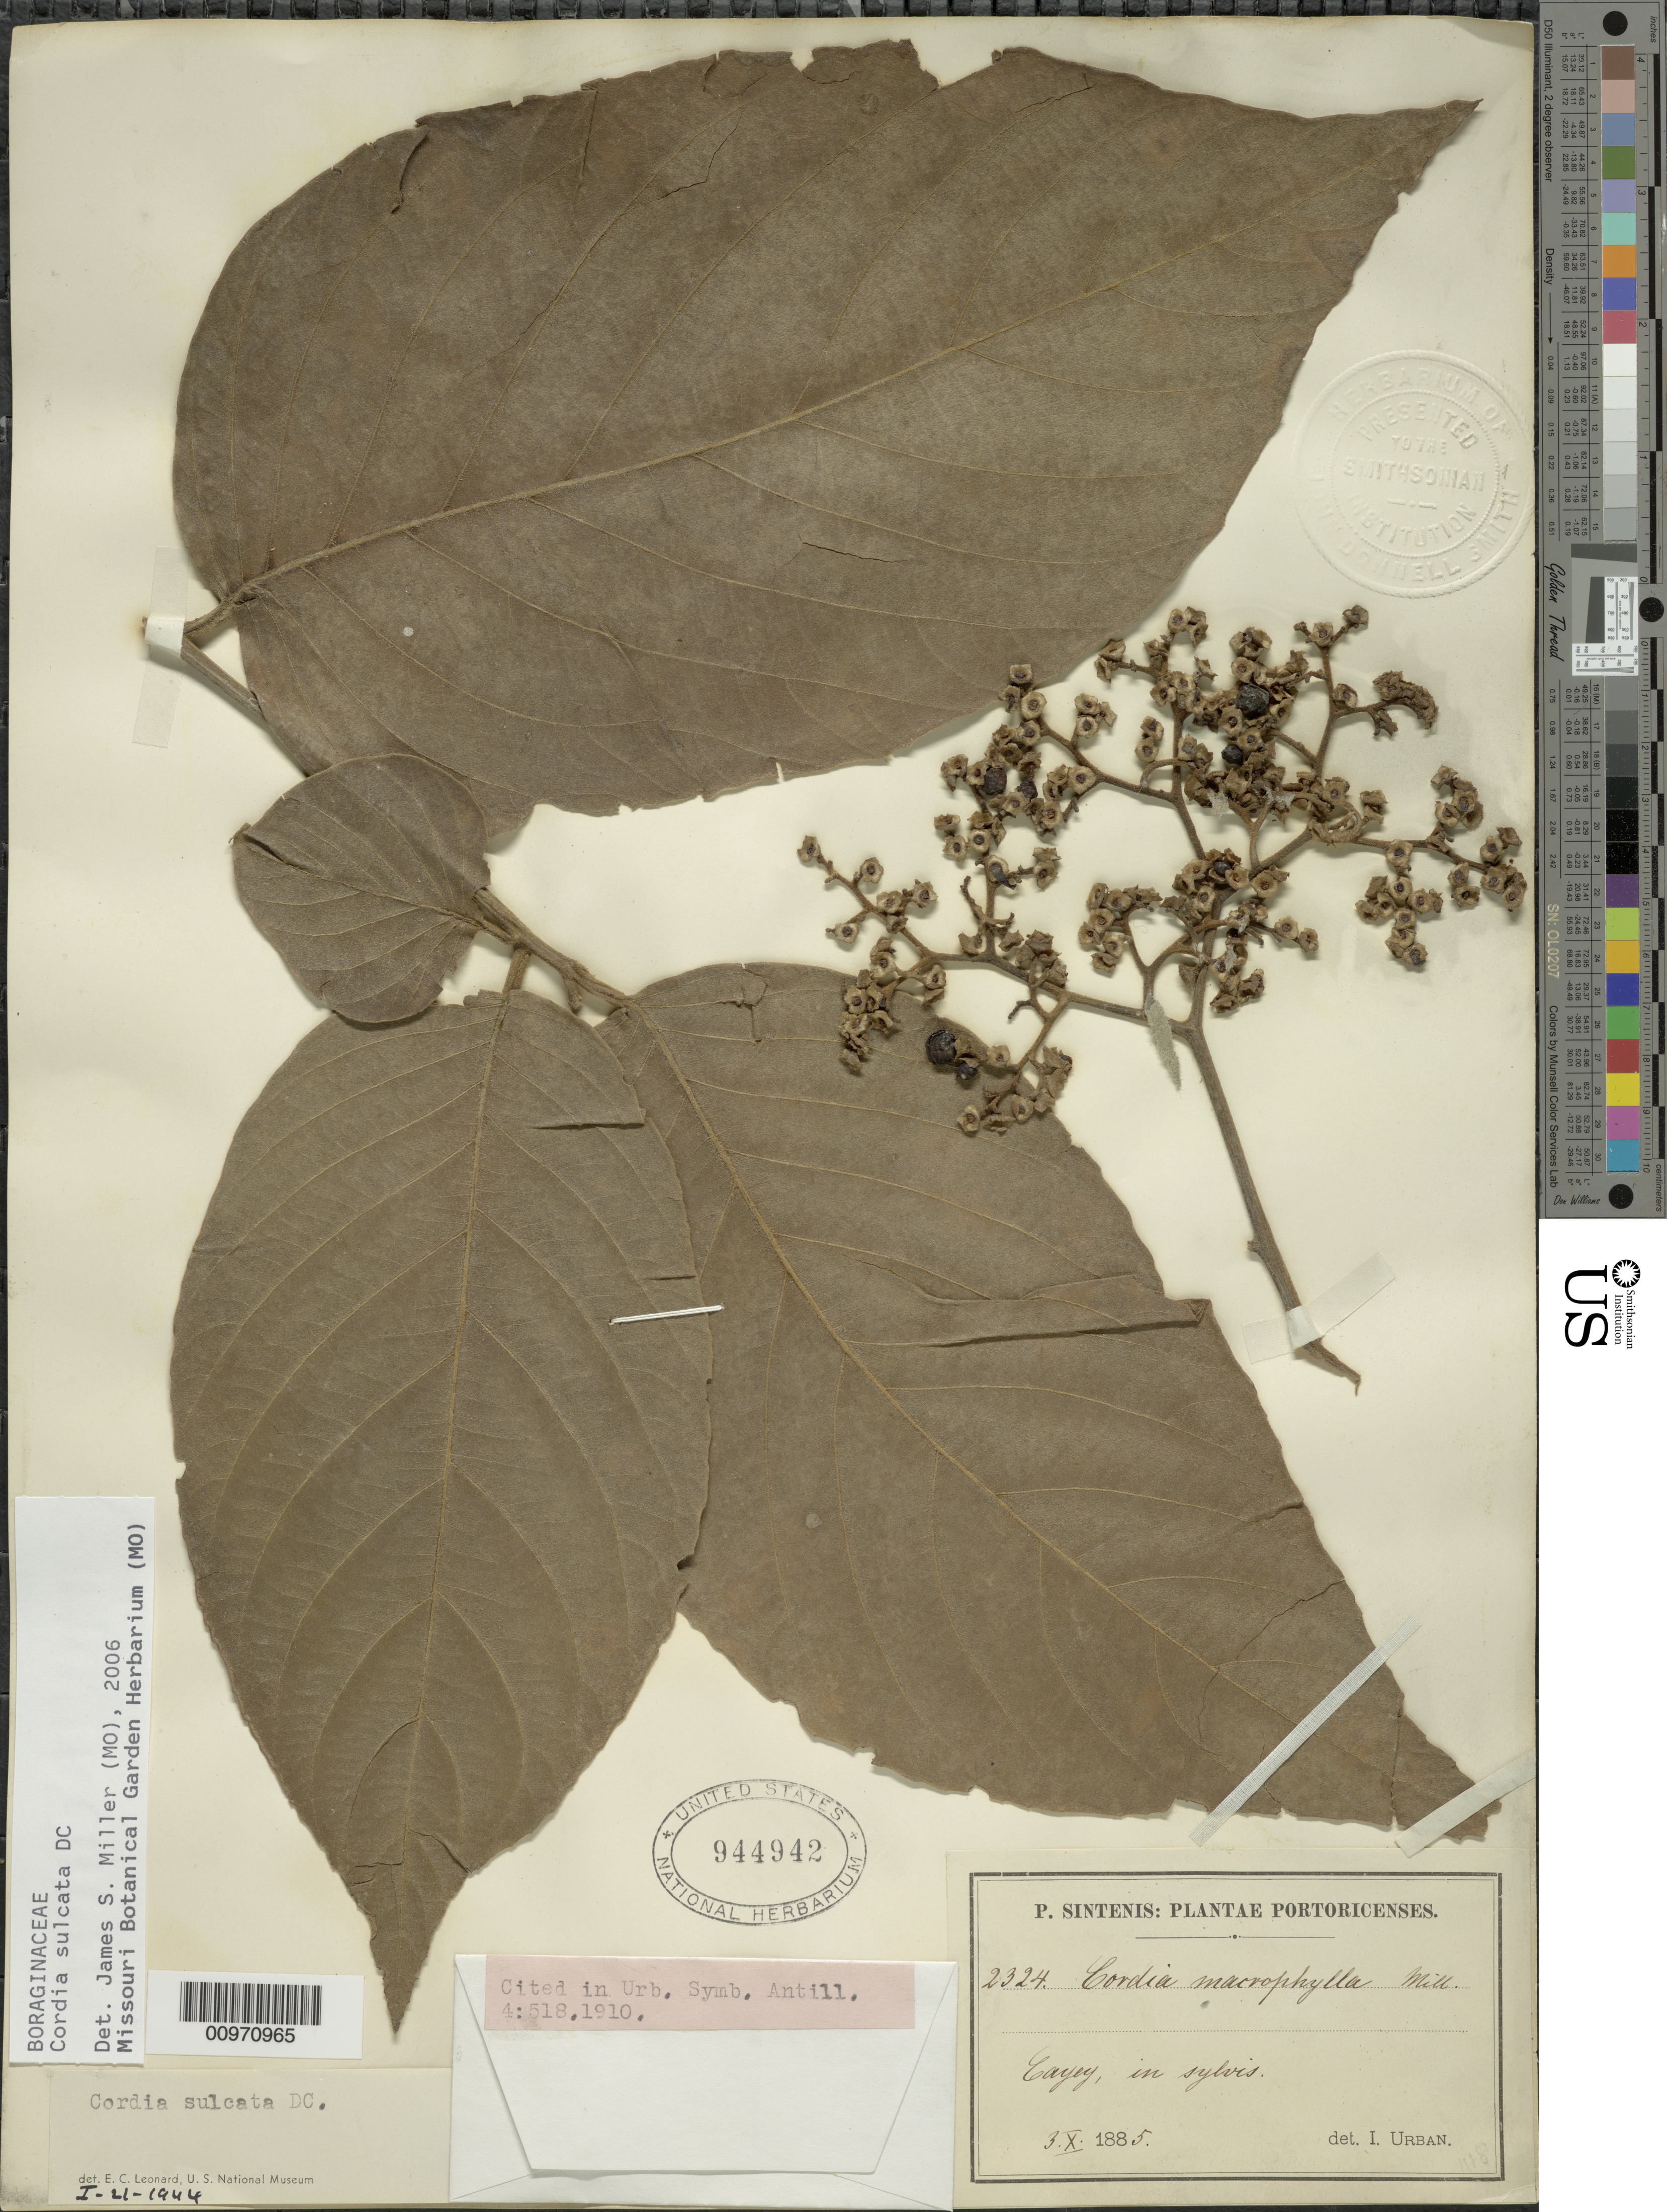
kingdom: Plantae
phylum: Tracheophyta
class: Magnoliopsida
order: Boraginales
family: Cordiaceae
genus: Cordia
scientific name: Cordia sulcata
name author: DC.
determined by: Miller, James S., (MO), Missouri Botanical Garden (UNITED STATES)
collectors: P. Sintenis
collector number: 2324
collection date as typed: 03 Oct 1885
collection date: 1885-10-03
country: Puerto Rico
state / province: Cayey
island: Puerto Rico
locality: Cayey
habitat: In sylvis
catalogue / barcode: US 944942